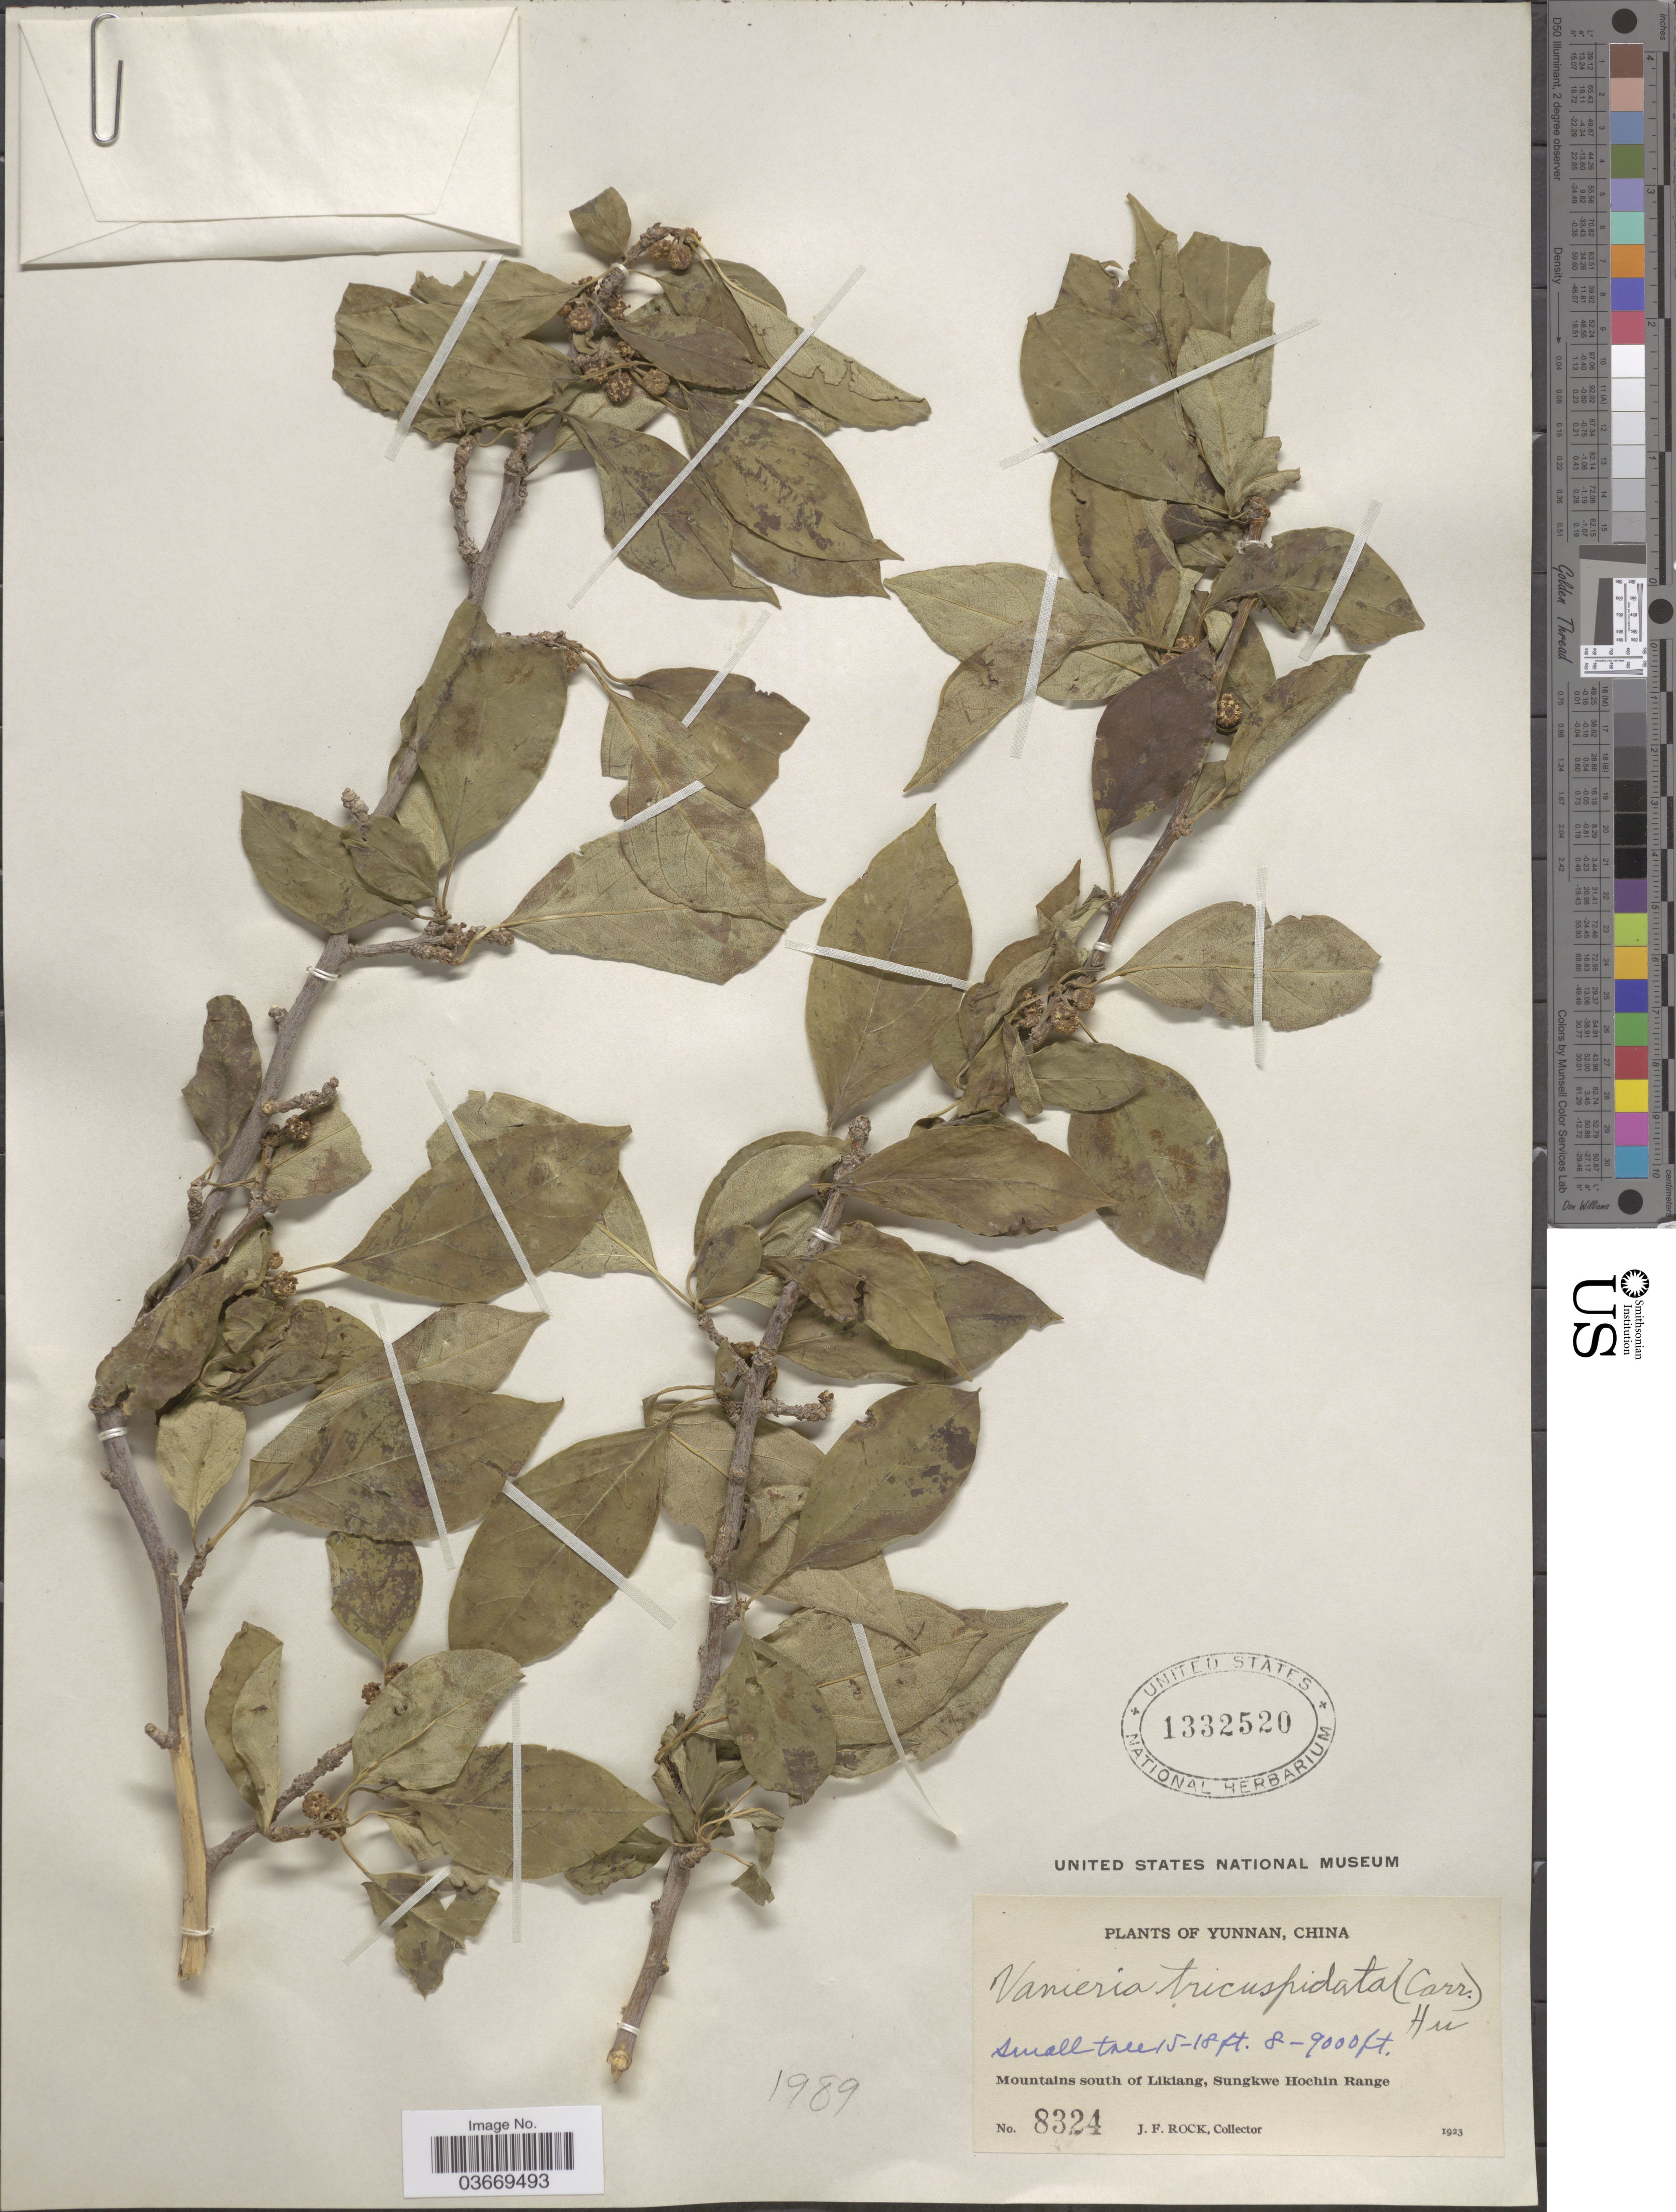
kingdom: Plantae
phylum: Tracheophyta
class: Magnoliopsida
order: Rosales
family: Moraceae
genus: Maclura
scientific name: Maclura tricuspidata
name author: Carrière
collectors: J. Rock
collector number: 8324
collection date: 1923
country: China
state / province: Yunnan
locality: Mountains south of Likiang, Sungkwe Hochin Range.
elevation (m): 2438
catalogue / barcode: US 1332520